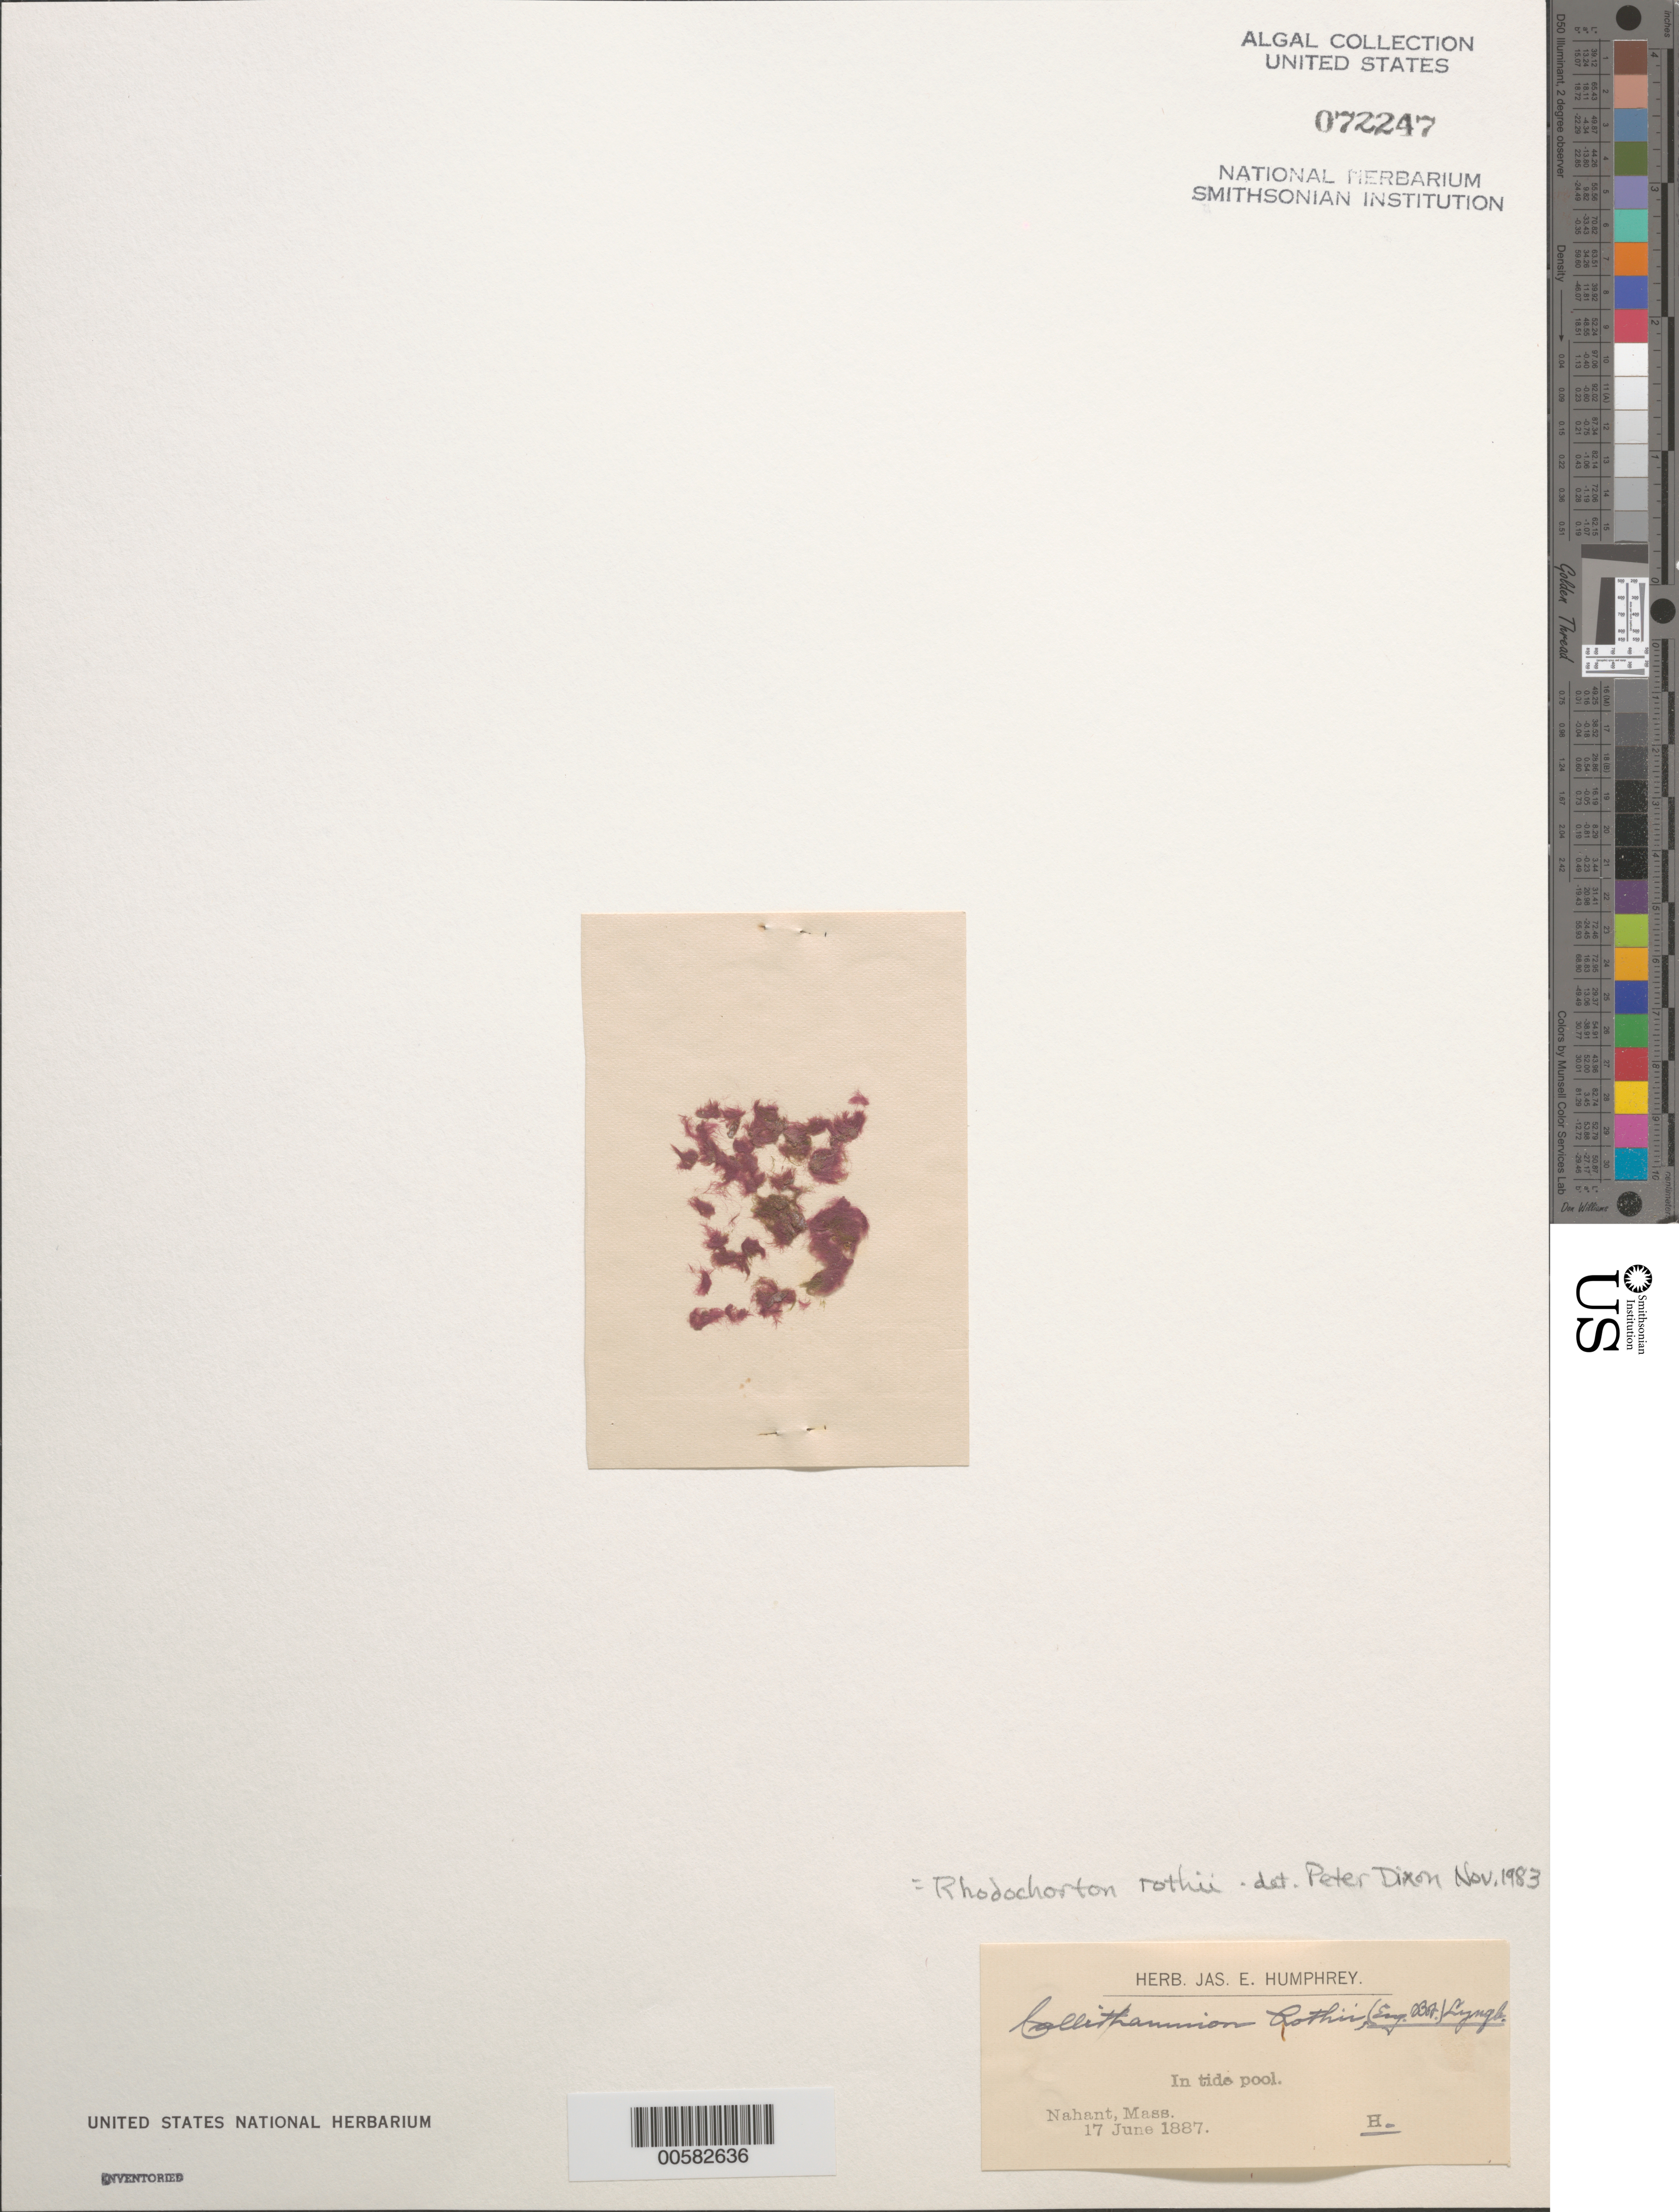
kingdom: Plantae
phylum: Rhodophyta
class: Florideophyceae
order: Acrochaetiales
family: Rhodochortonaceae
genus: Rhodochorton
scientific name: Rhodochorton purpureum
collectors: J. Humphrey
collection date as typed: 17 Jun 1887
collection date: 1887-06-17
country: United States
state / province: Massachusetts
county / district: Essex County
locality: Nahant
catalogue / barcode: US 72247